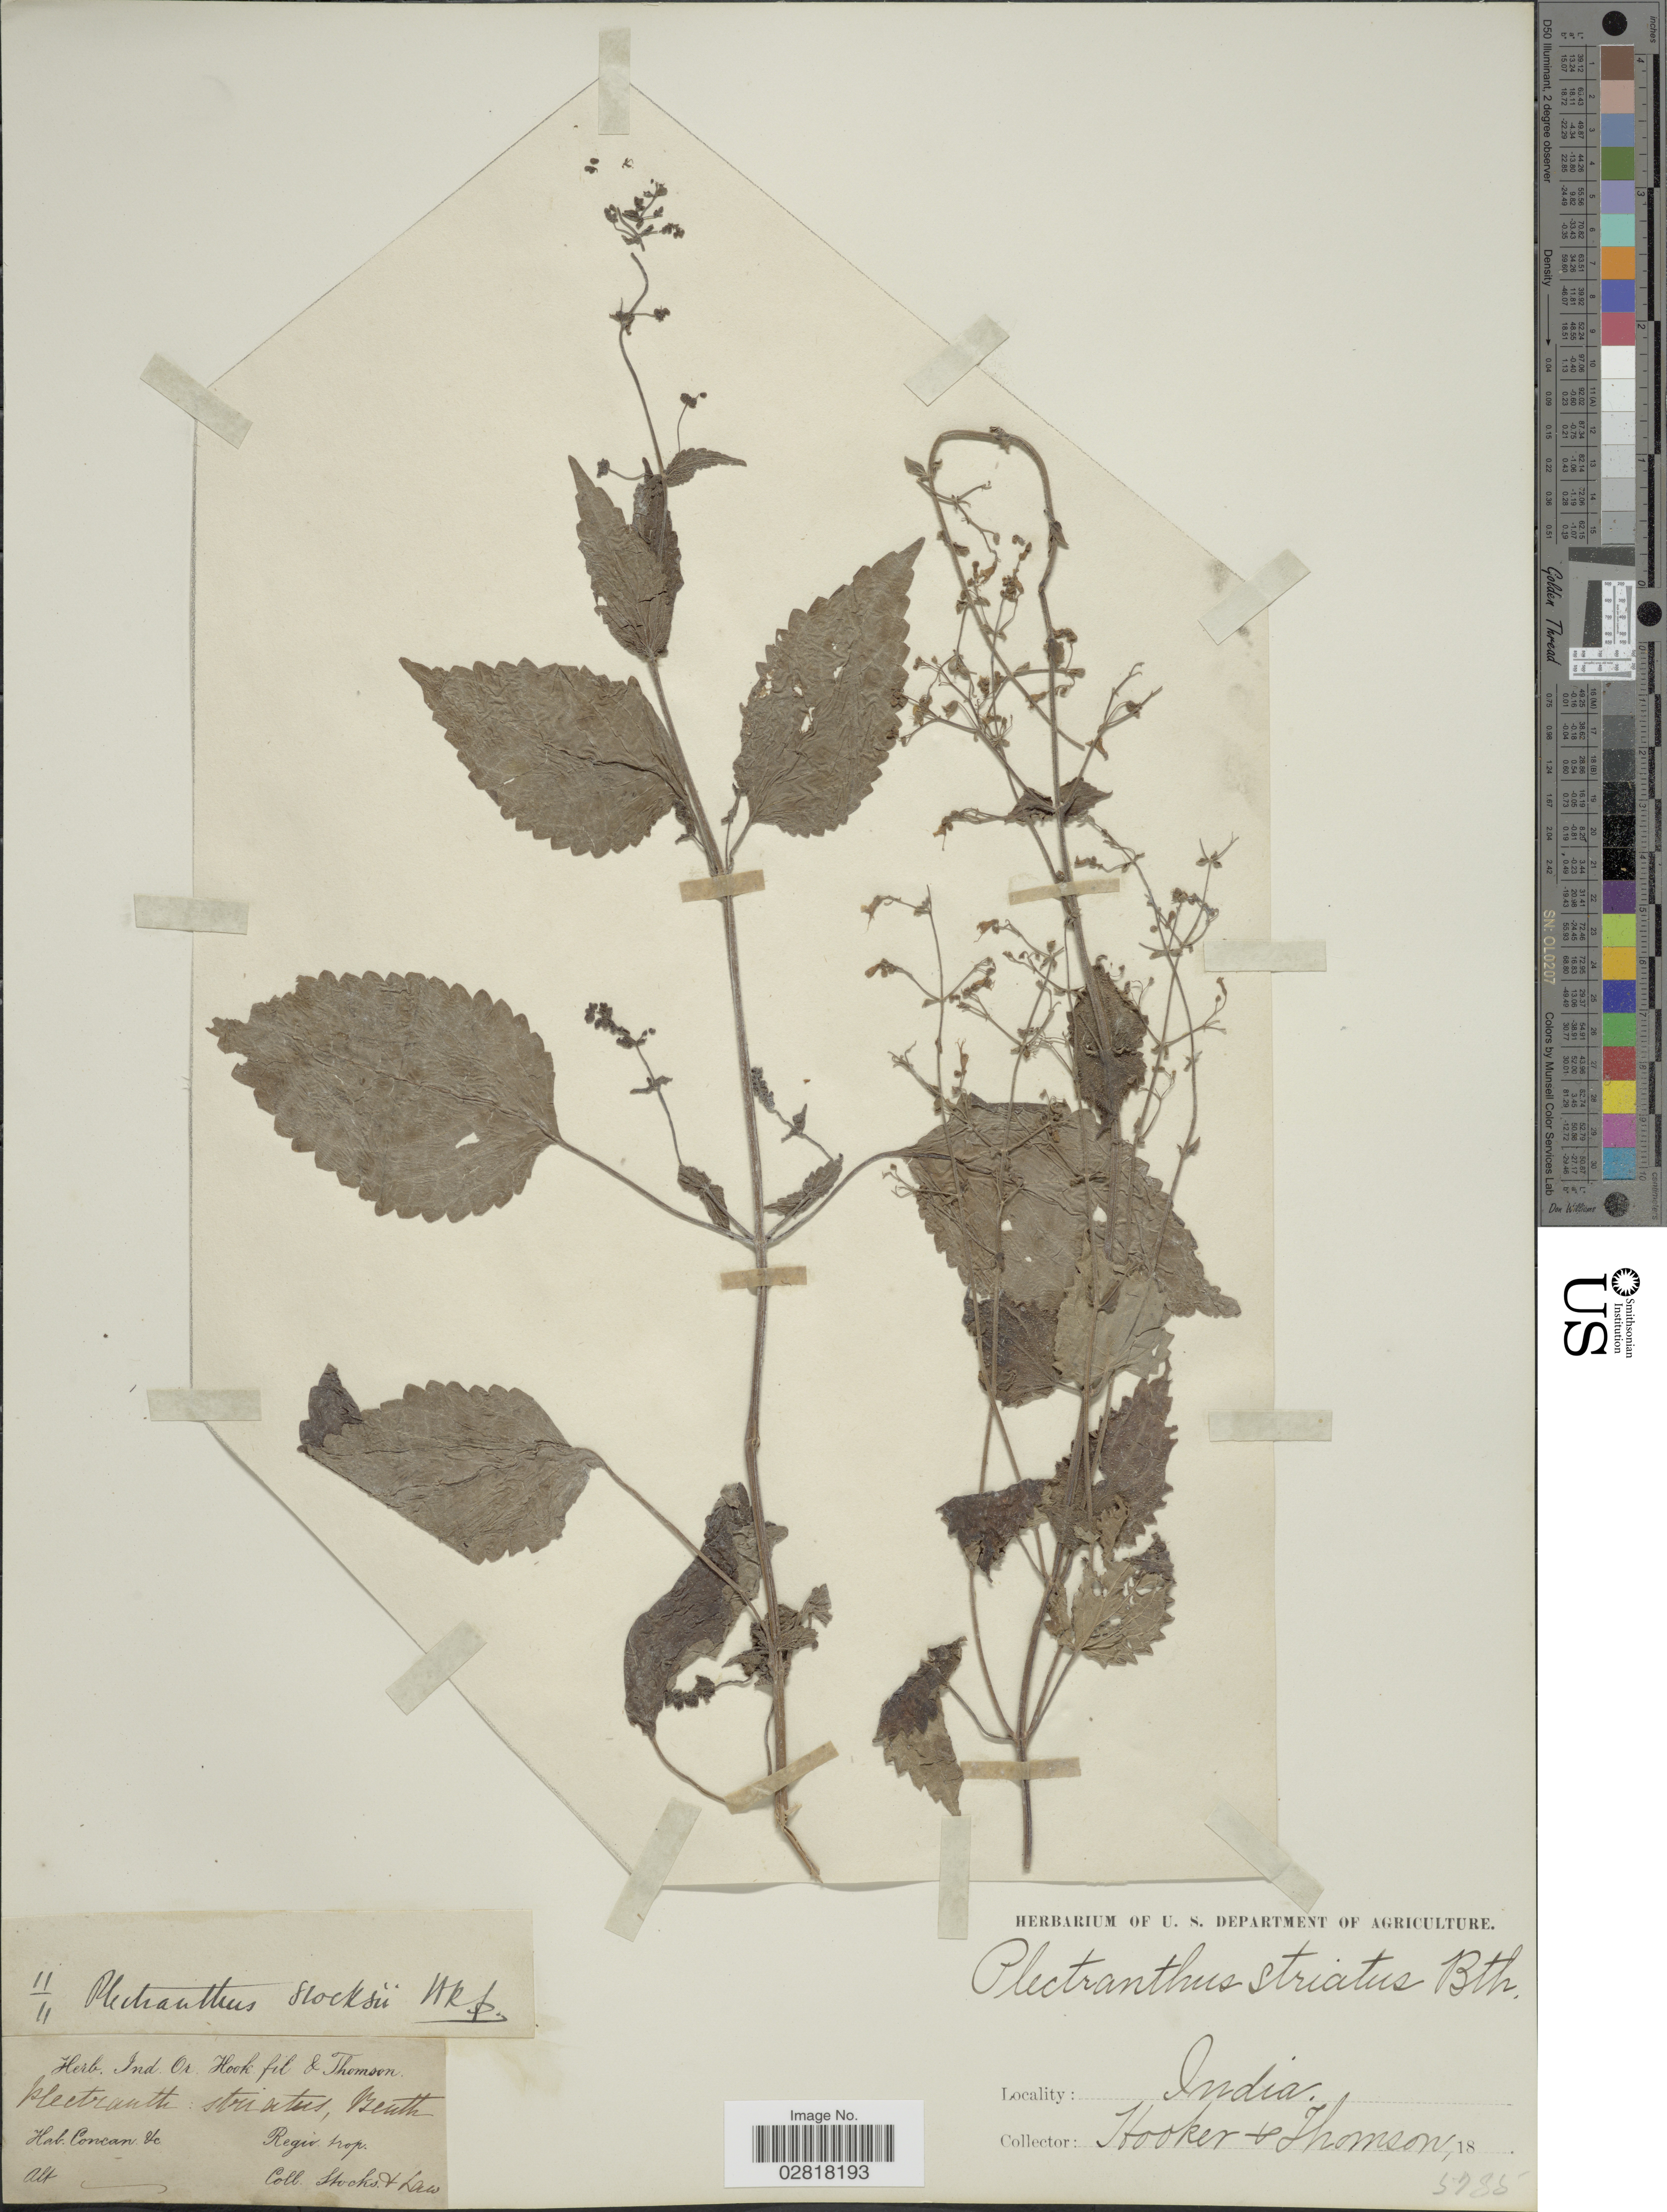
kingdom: Plantae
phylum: Tracheophyta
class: Magnoliopsida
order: Lamiales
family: Lamiaceae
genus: Plectranthus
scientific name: Plectranthus striatus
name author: Benth.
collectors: Stocks, --, -. Law, -. Hooker & -- Thomson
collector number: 5735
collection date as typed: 18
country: India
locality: Concan &c.